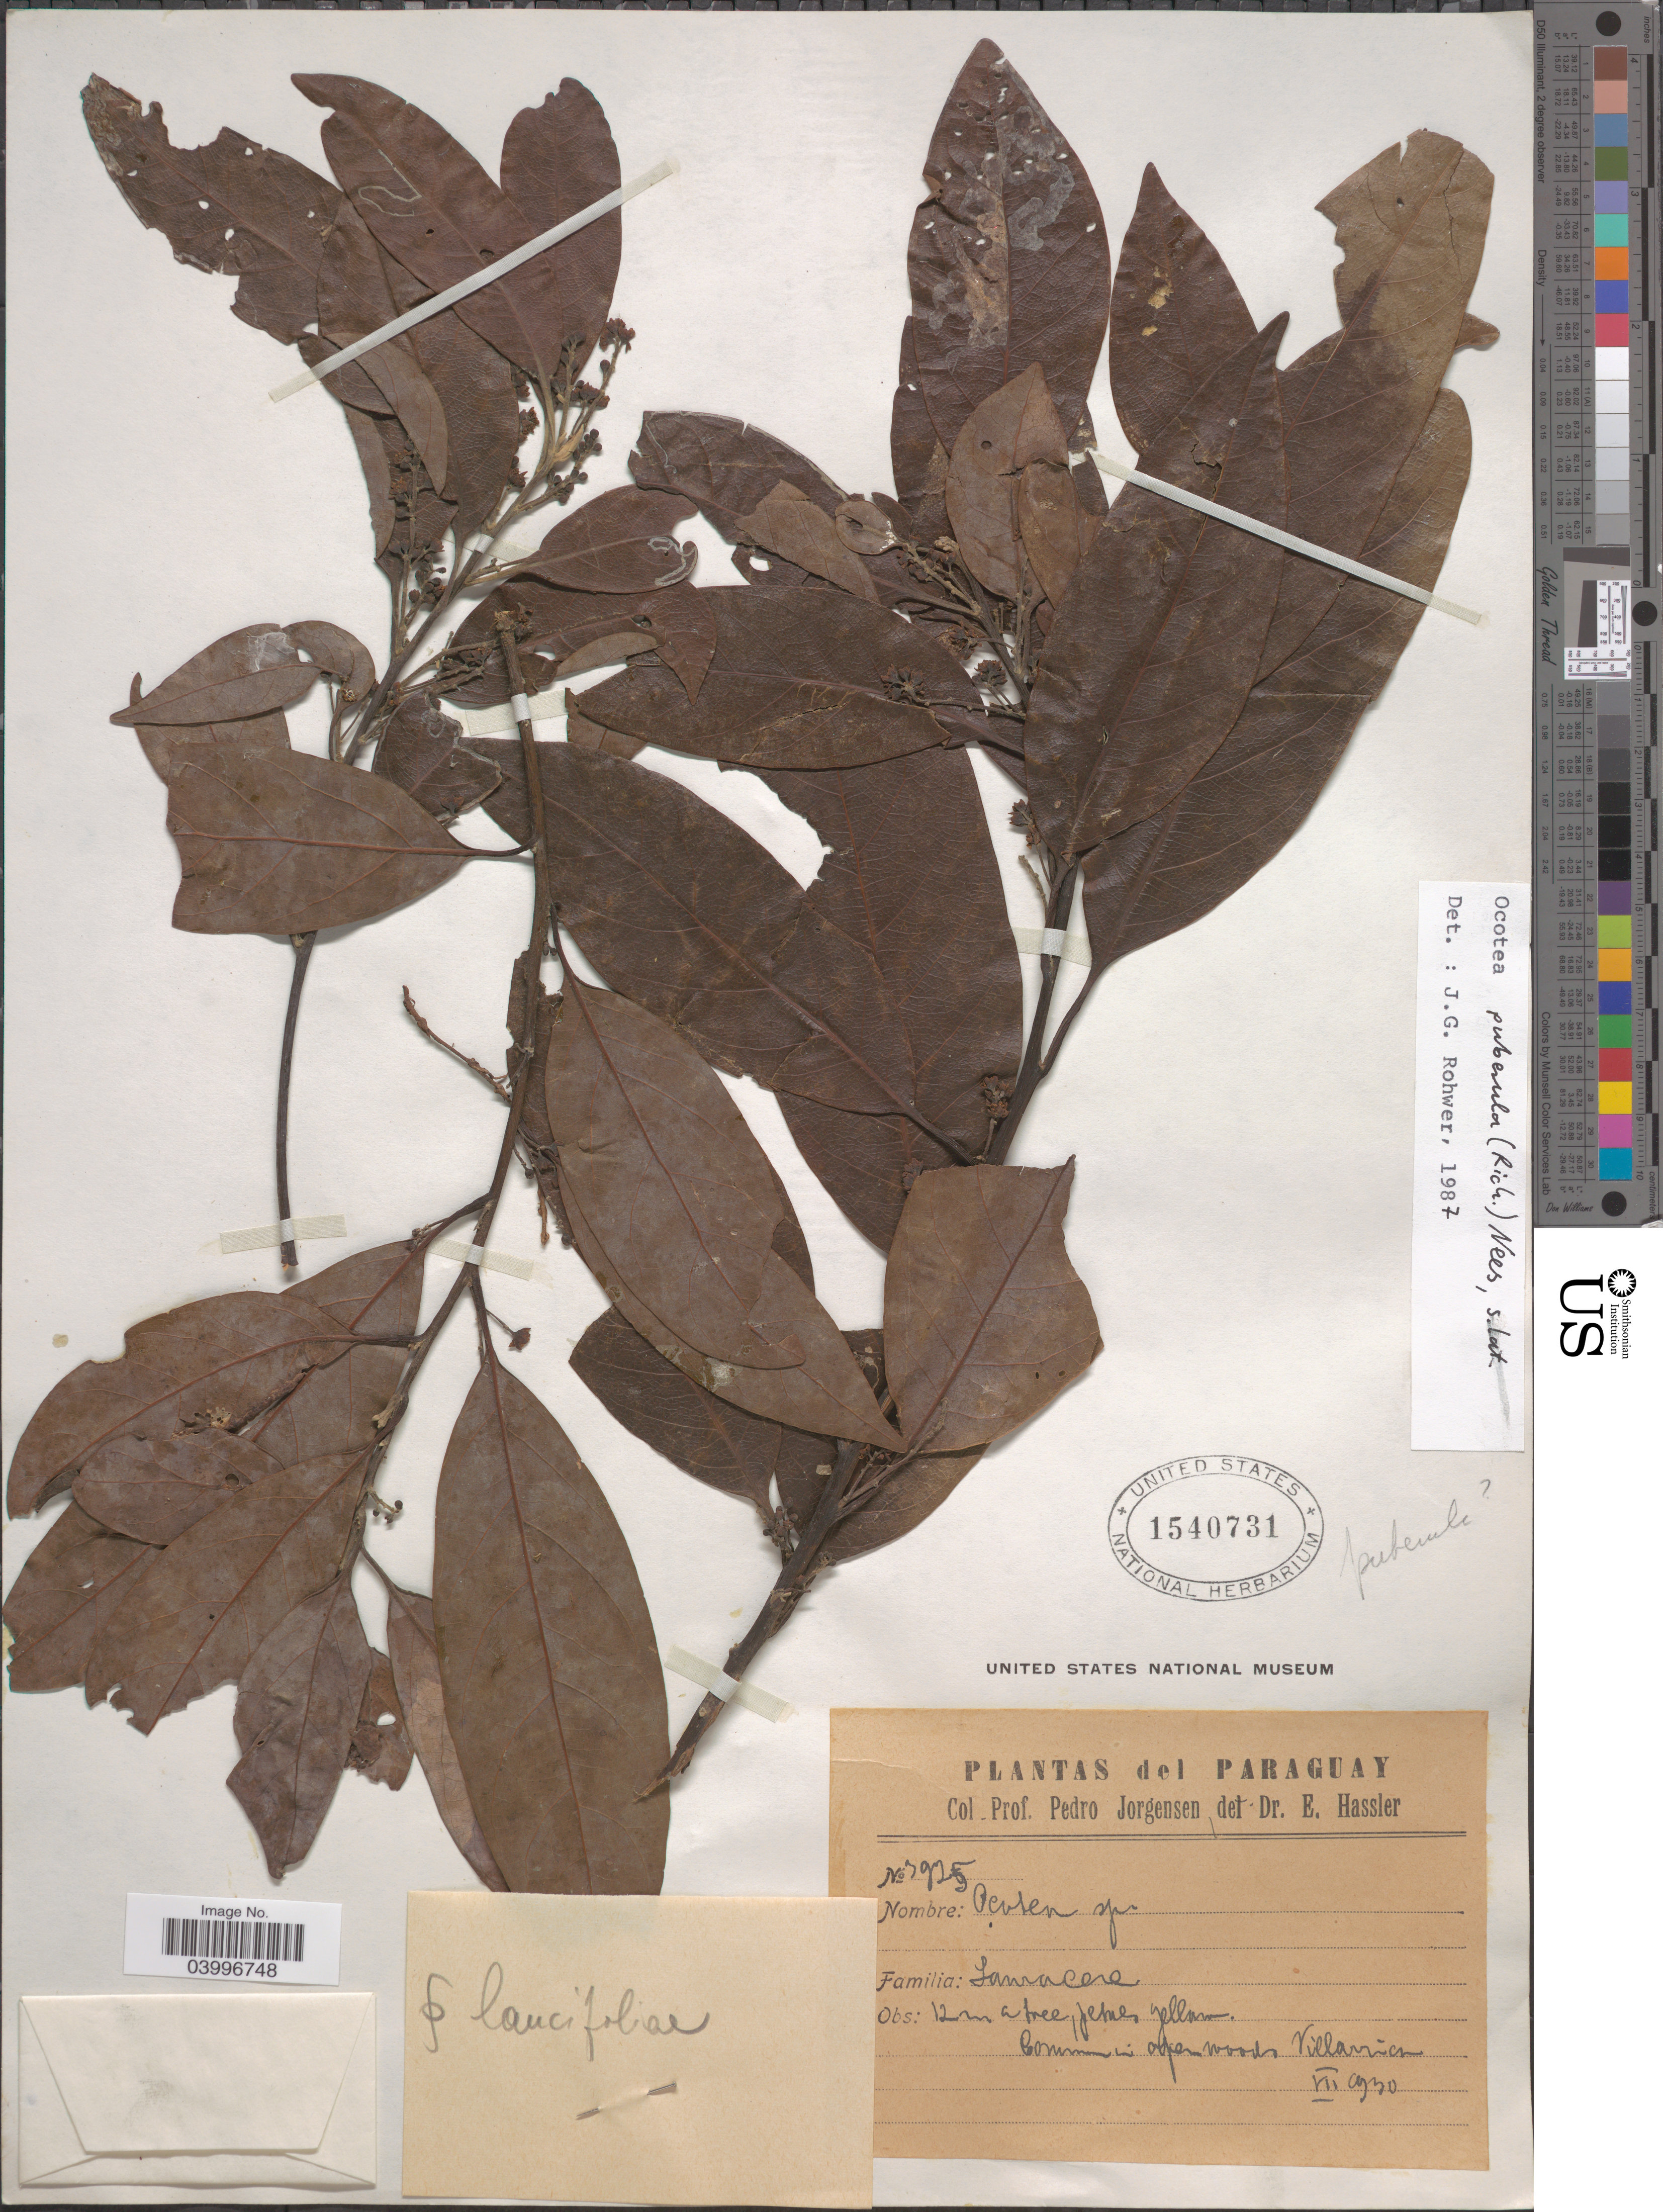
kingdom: Plantae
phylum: Tracheophyta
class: Magnoliopsida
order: Laurales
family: Lauraceae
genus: Ocotea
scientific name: Ocotea puberula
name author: (Rich.) Nees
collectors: P. Jörgensen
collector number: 3925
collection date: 1930-07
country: Paraguay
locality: Comun in open woods Villarrica.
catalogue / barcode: US 1540731